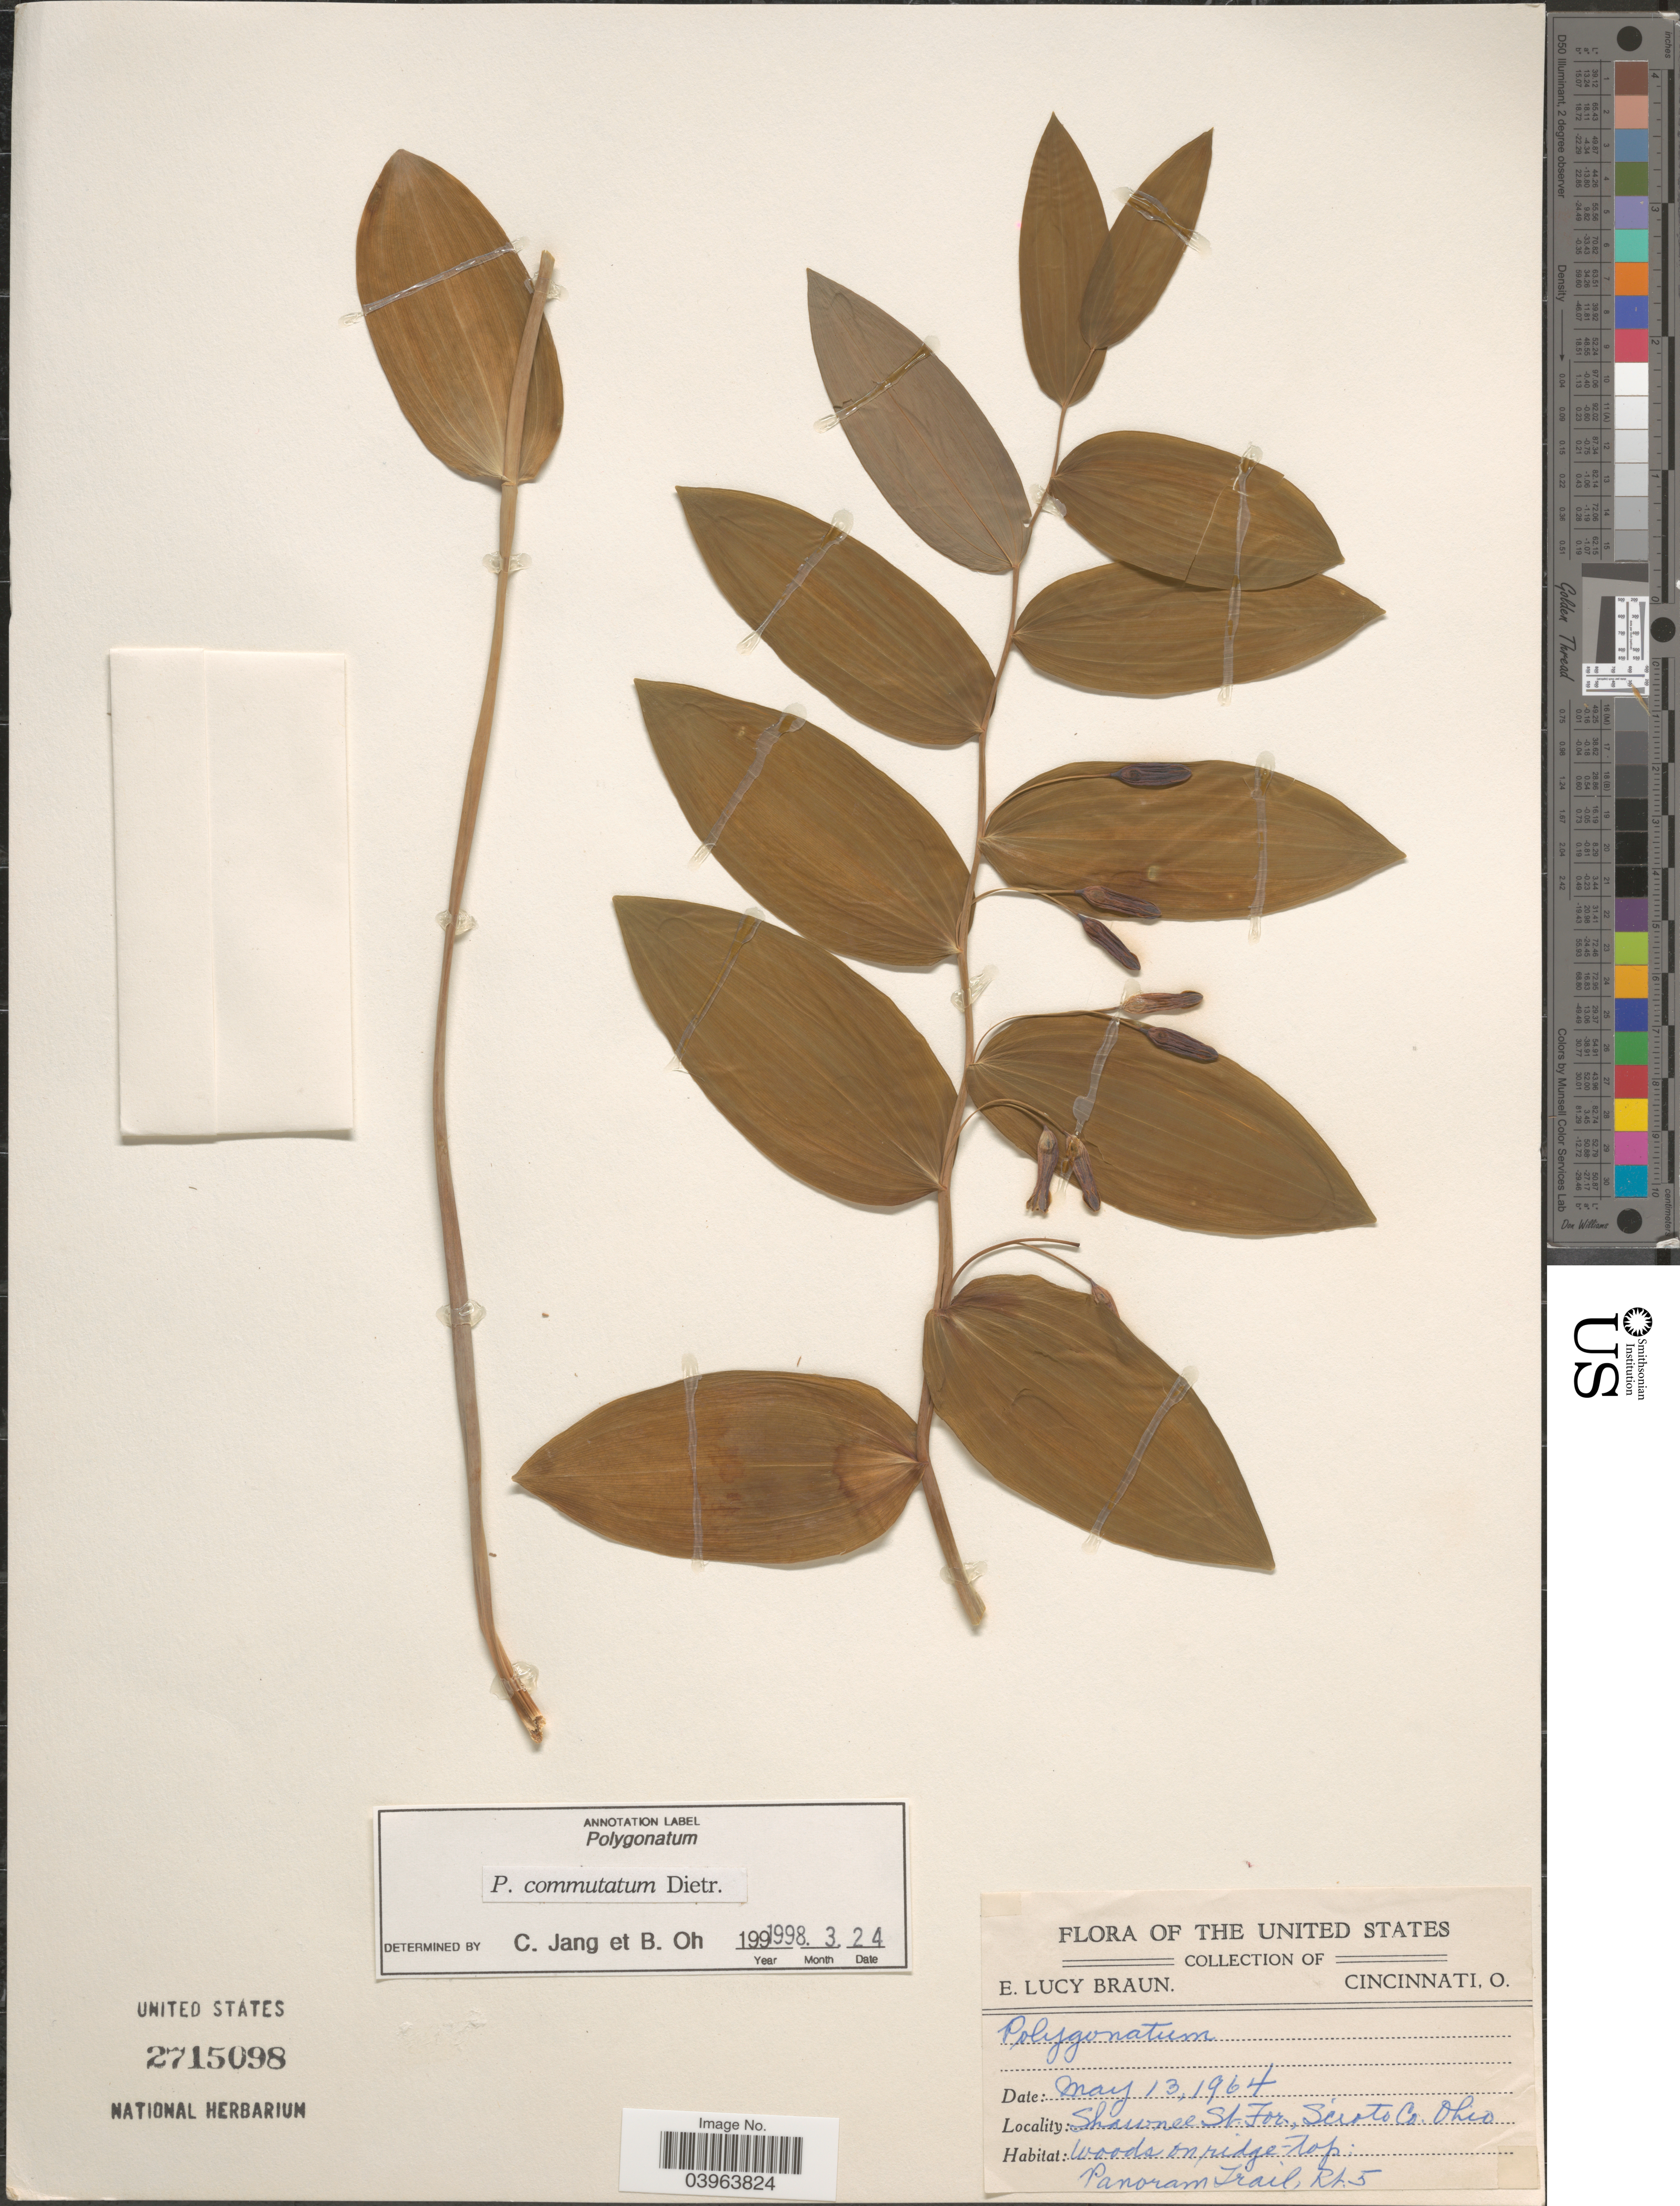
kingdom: Plantae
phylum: Tracheophyta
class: Liliopsida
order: Asparagales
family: Asparagaceae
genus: Polygonatum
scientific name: Polygonatum commutatum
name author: (Schult. f.) A. Dietr.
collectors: E. L. Braun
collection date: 1964-05-13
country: United States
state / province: Ohio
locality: Shawnee St. For., Scioto Co. Woods on ridge top; Panoram Trail, Rt.5.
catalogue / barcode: US 2715098